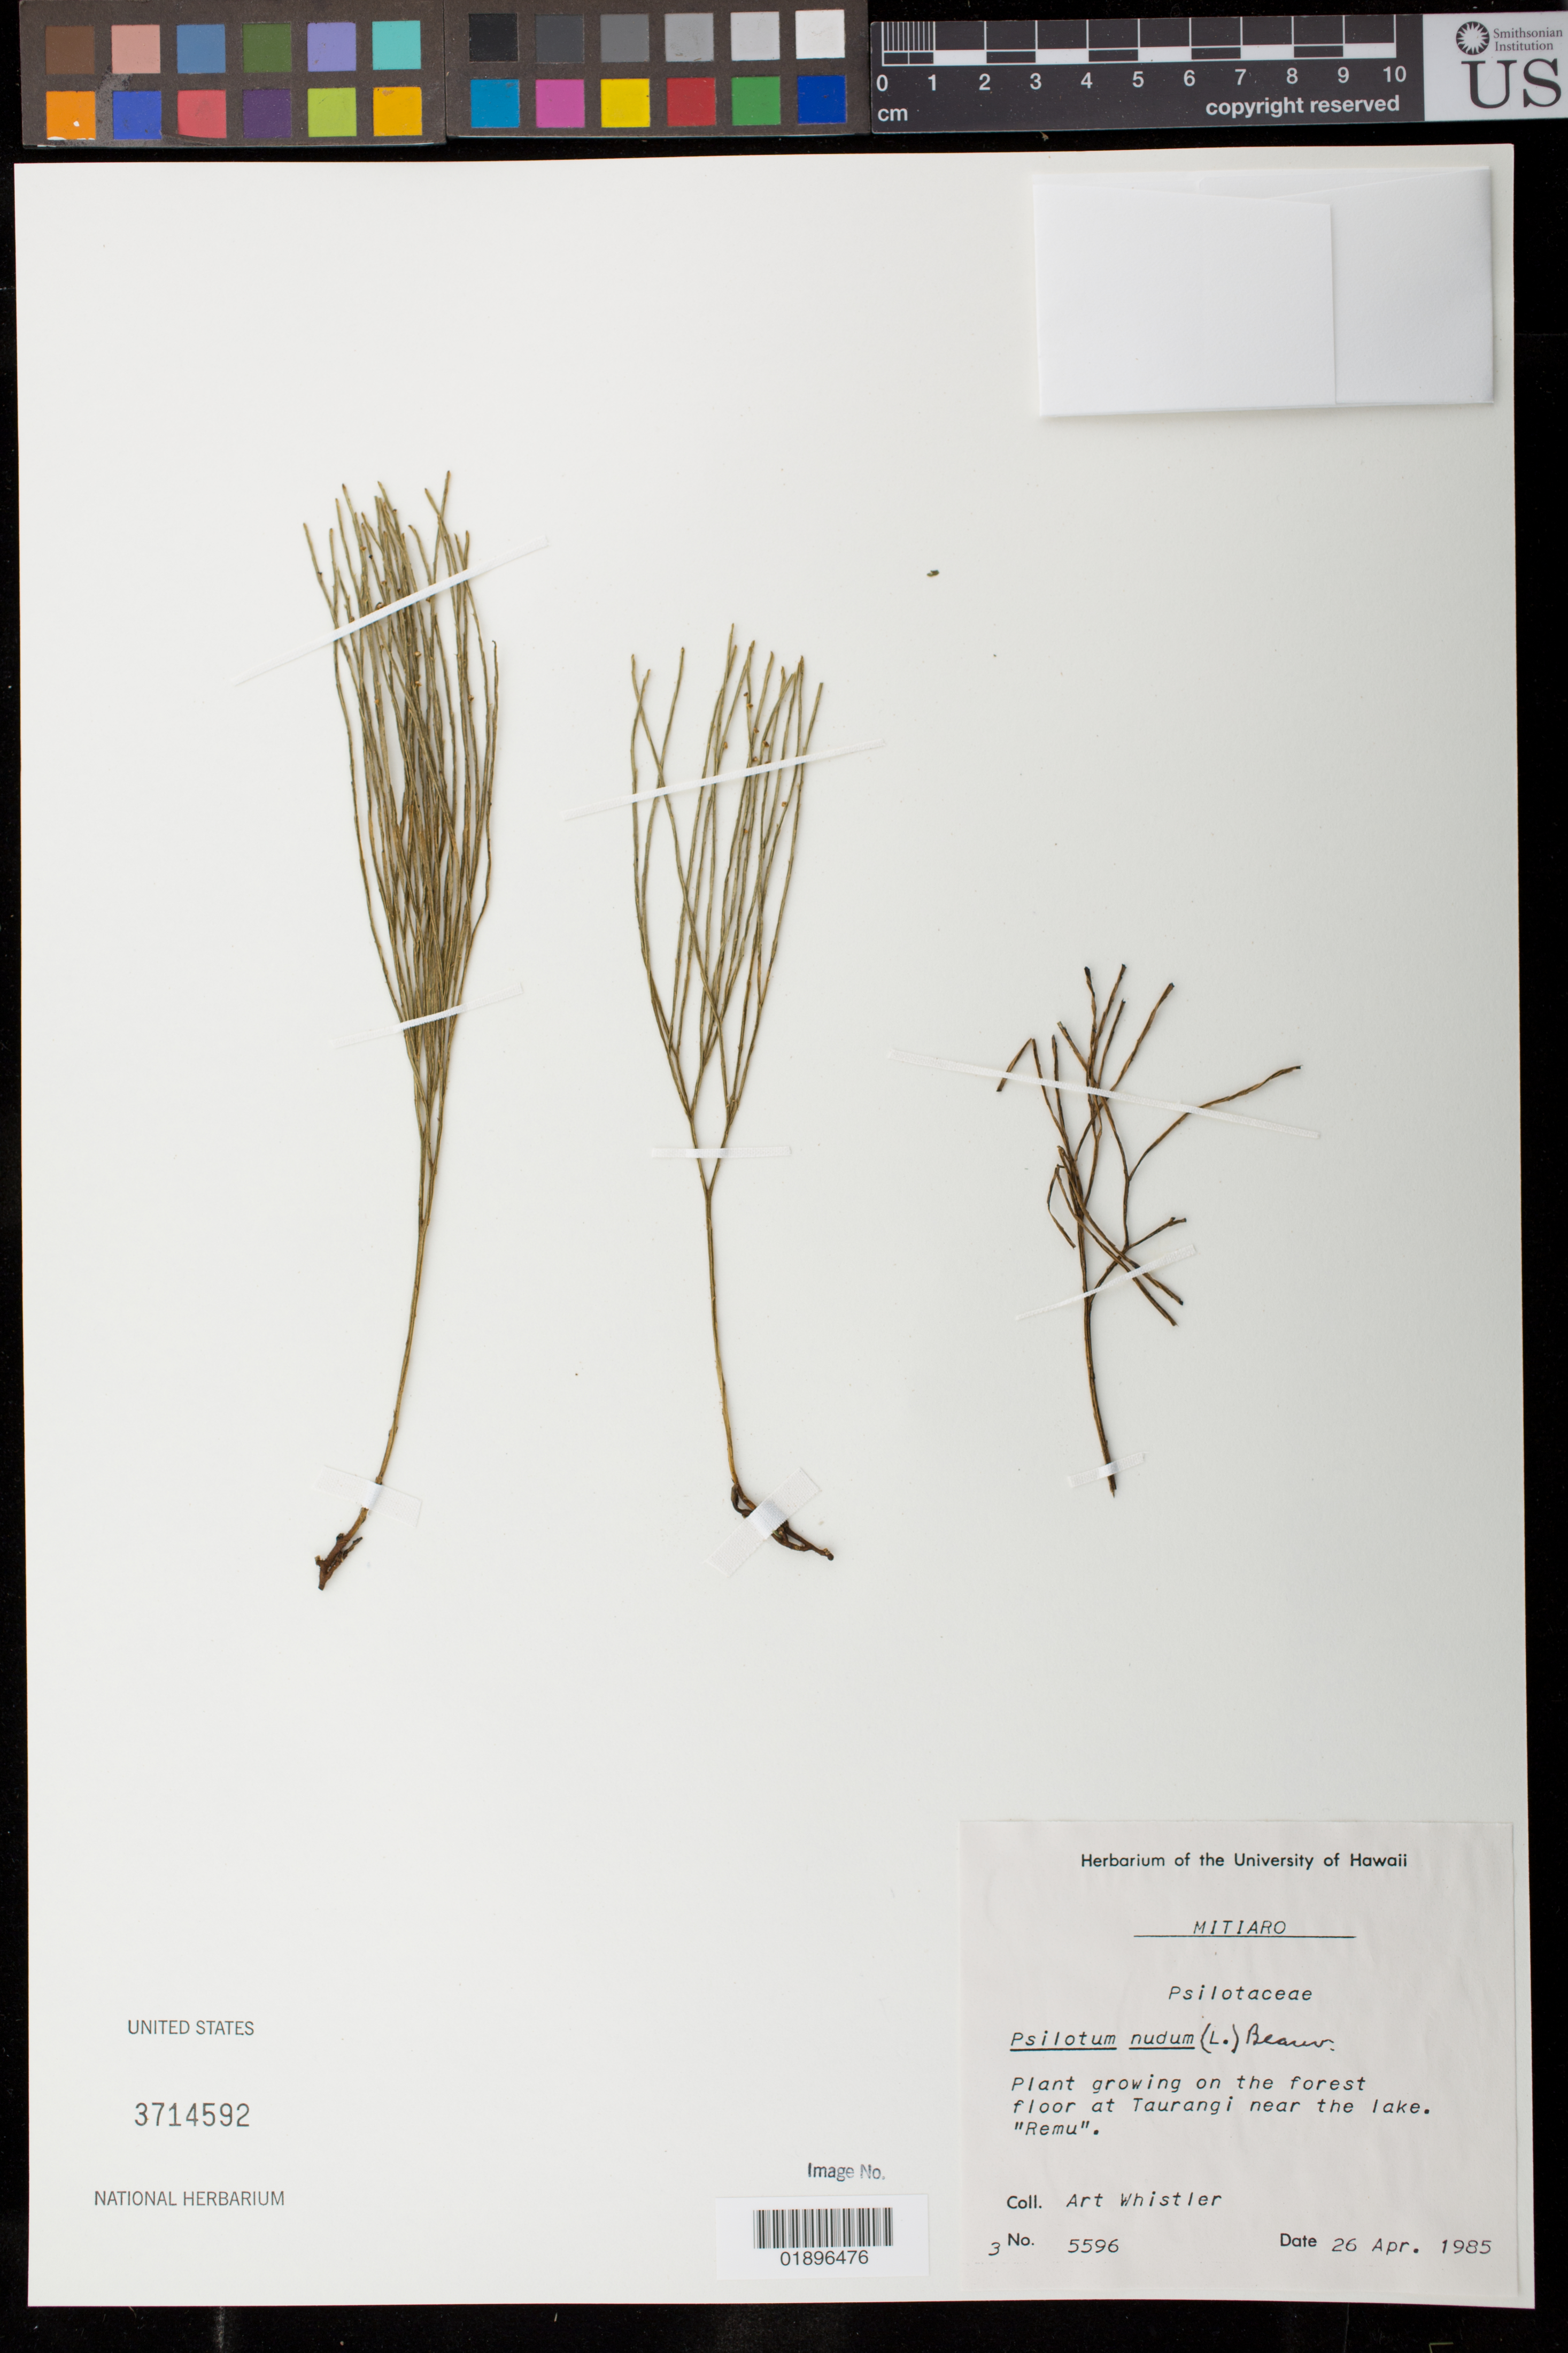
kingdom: Plantae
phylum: Tracheophyta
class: Polypodiopsida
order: Psilotales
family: Psilotaceae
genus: Psilotum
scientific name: Psilotum nudum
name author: (L.) P. Beauv.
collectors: A. Whistler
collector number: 5596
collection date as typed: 26 Apr 1985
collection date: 1985-04-26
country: Cook Islands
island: Mitiaro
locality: Taurangi near the lake. "Remu"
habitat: Forest floor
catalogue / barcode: US 3714592